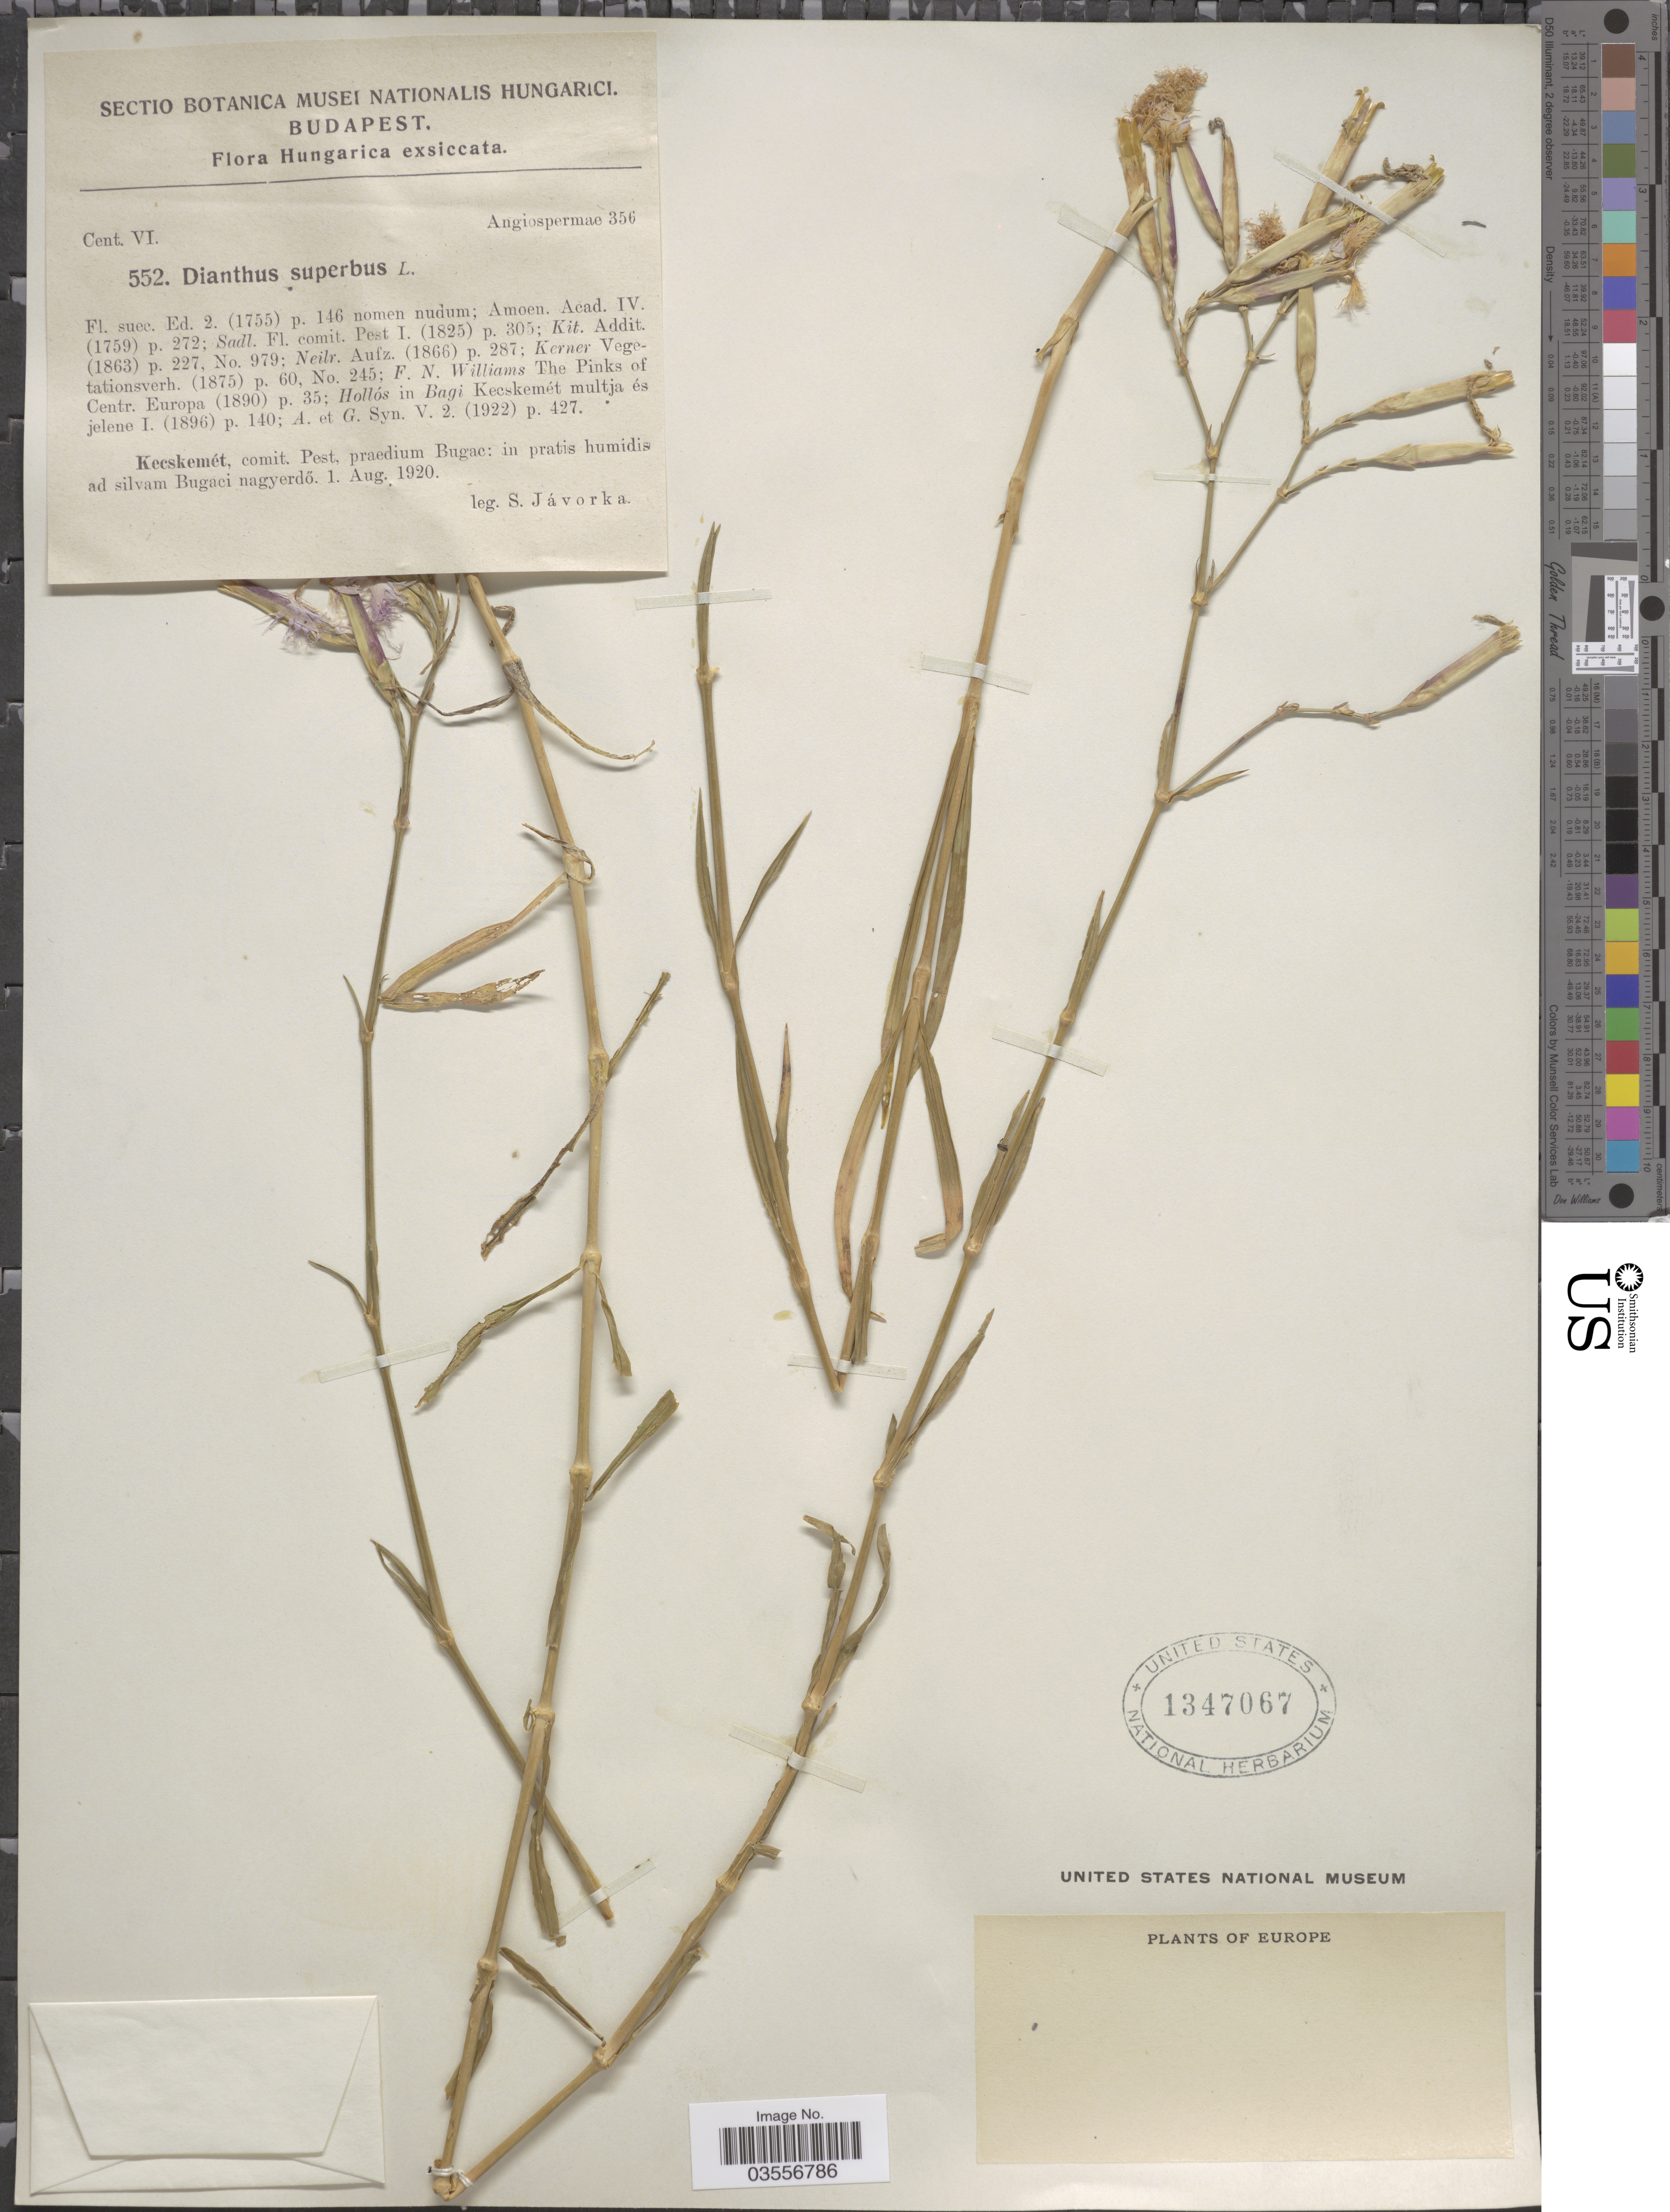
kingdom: Plantae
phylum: Tracheophyta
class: Magnoliopsida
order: Caryophyllales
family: Caryophyllaceae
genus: Dianthus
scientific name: Dianthus superbus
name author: L.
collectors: S. Javorka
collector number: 552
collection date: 1920-08-01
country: Hungary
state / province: Bacs-kiskun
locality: Comit. Pest, praedium Bugac: in pratis humidis ad silvam Bugaci nagyerdö. Kecskemét.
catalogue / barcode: US 1347067